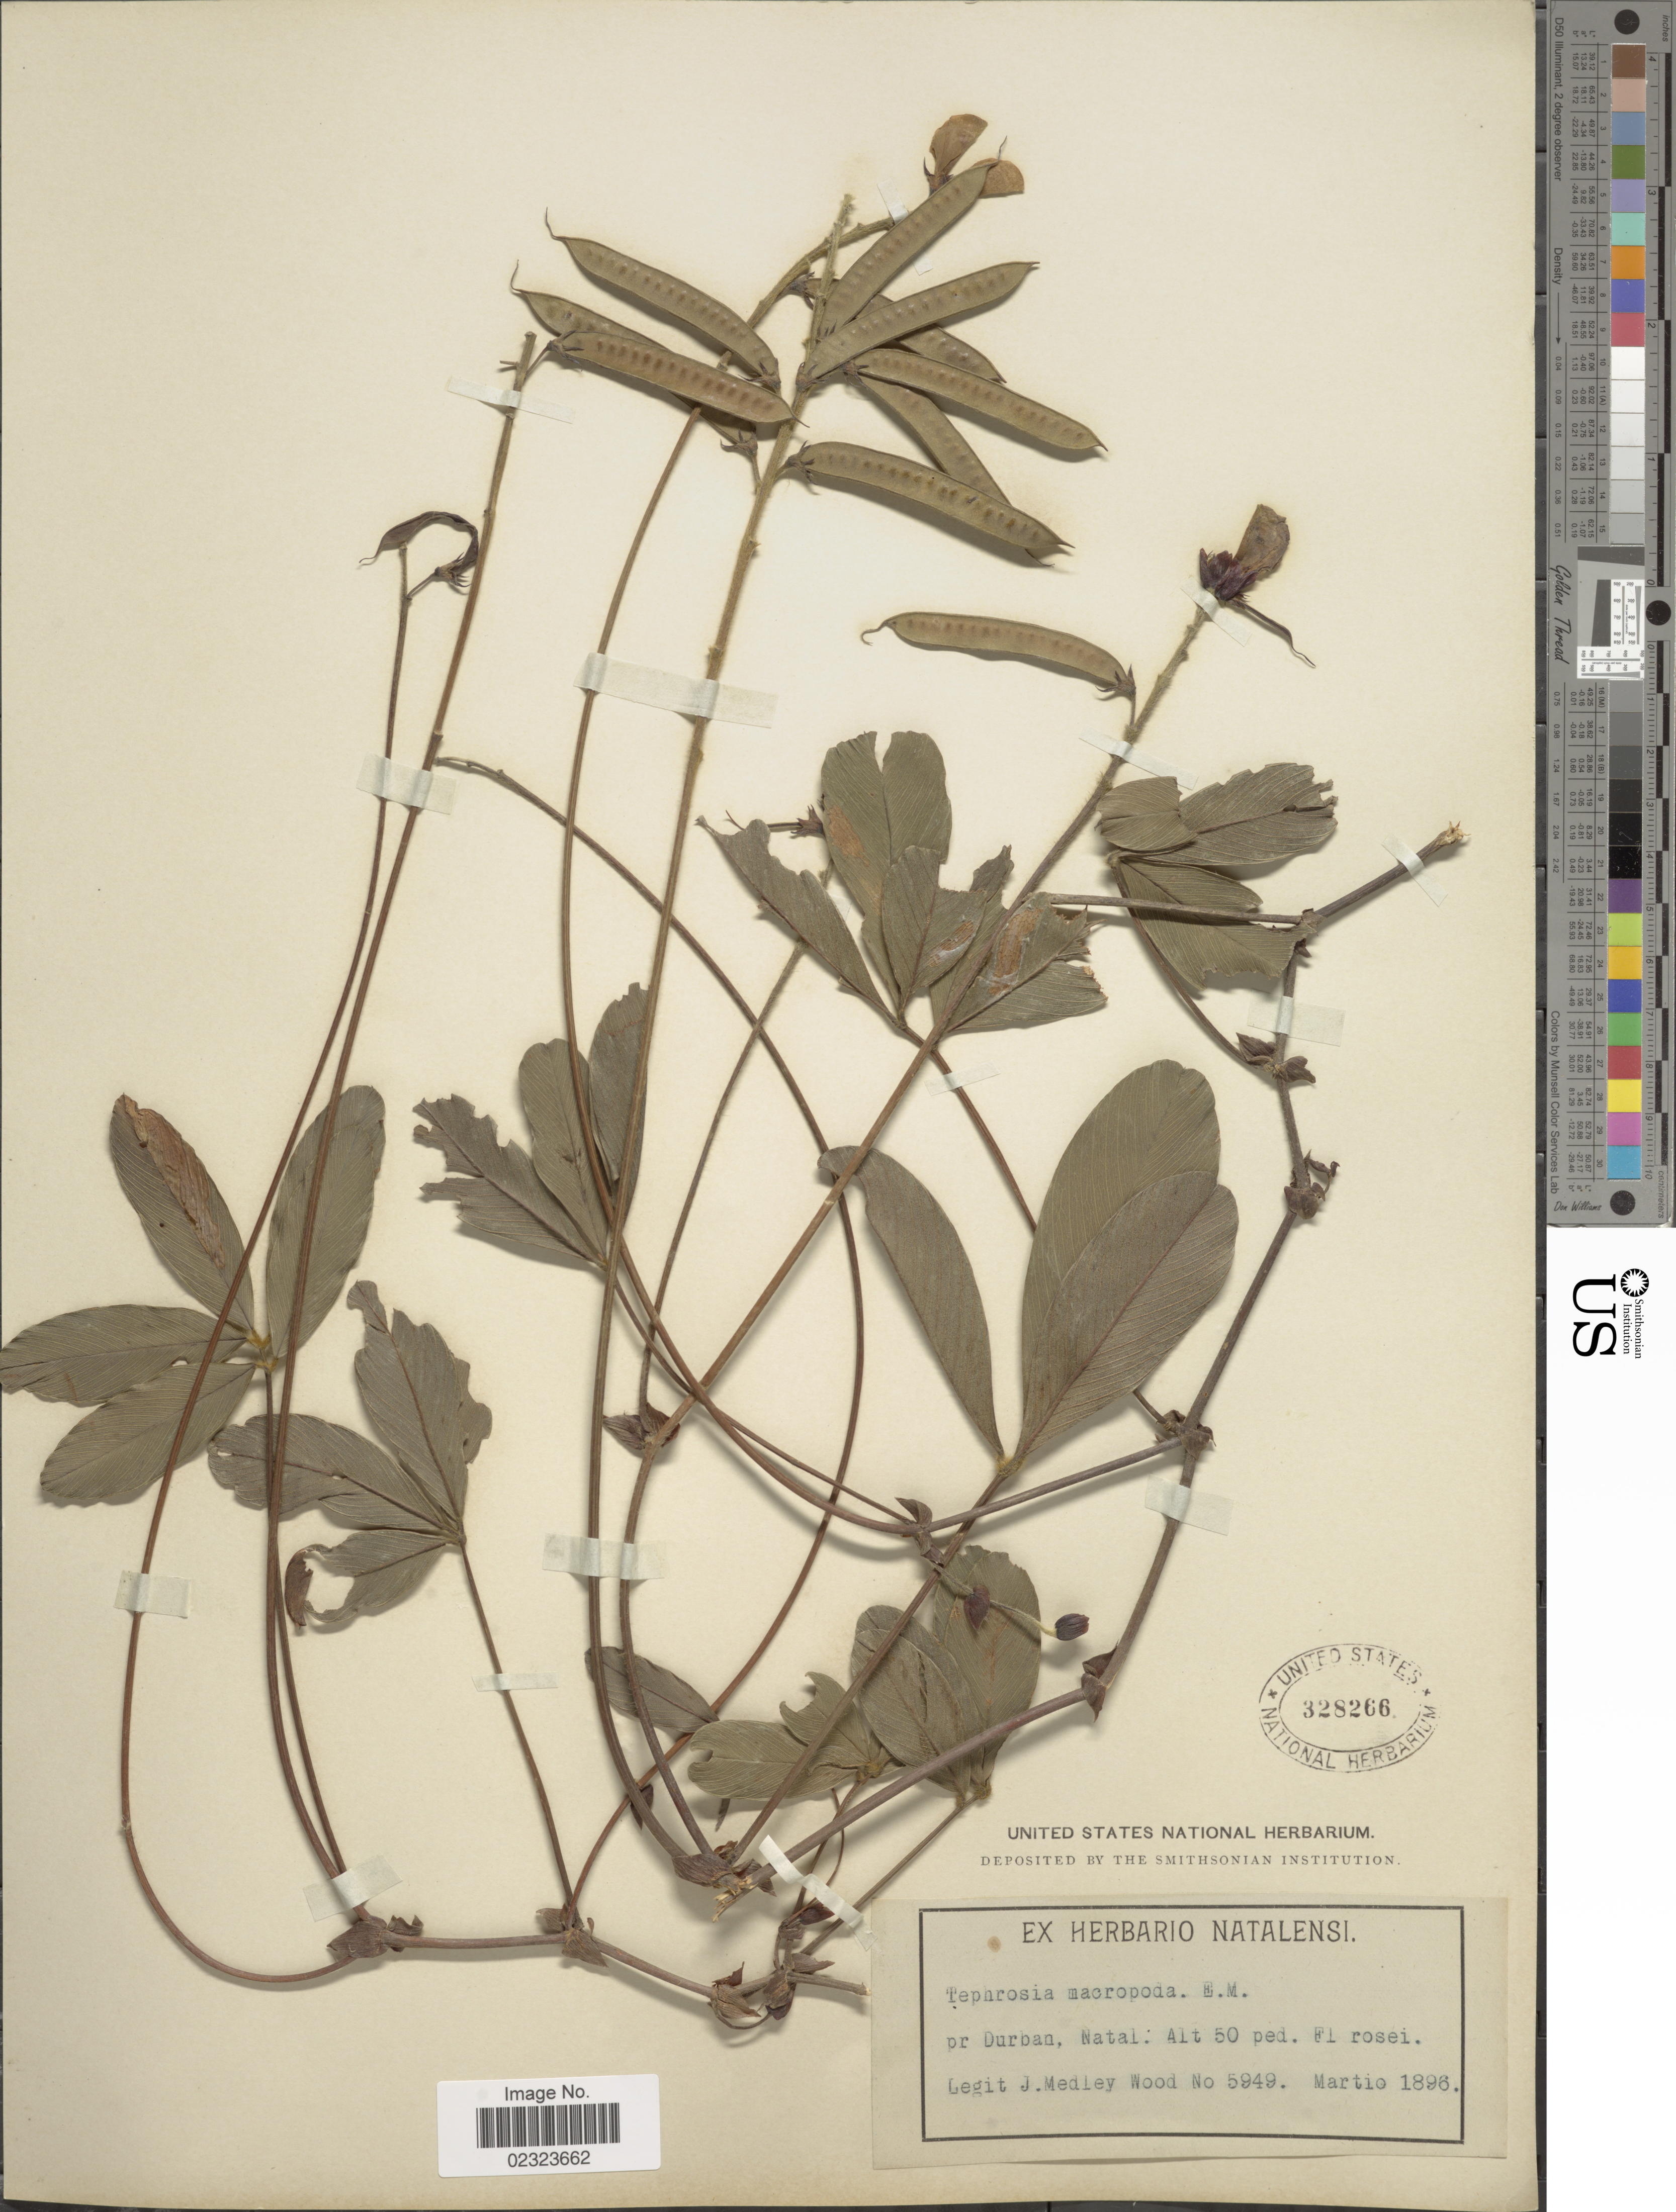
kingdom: Plantae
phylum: Tracheophyta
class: Magnoliopsida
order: Fabales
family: Fabaceae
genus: Tephrosia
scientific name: Tephrosia macropoda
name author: (E. Mey.) Harv.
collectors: J. Medley Wood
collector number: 5949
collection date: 1896-03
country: South Africa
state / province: KwaZulu-Natal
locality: Pr Durban, Natal.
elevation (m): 15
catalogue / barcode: US 328266